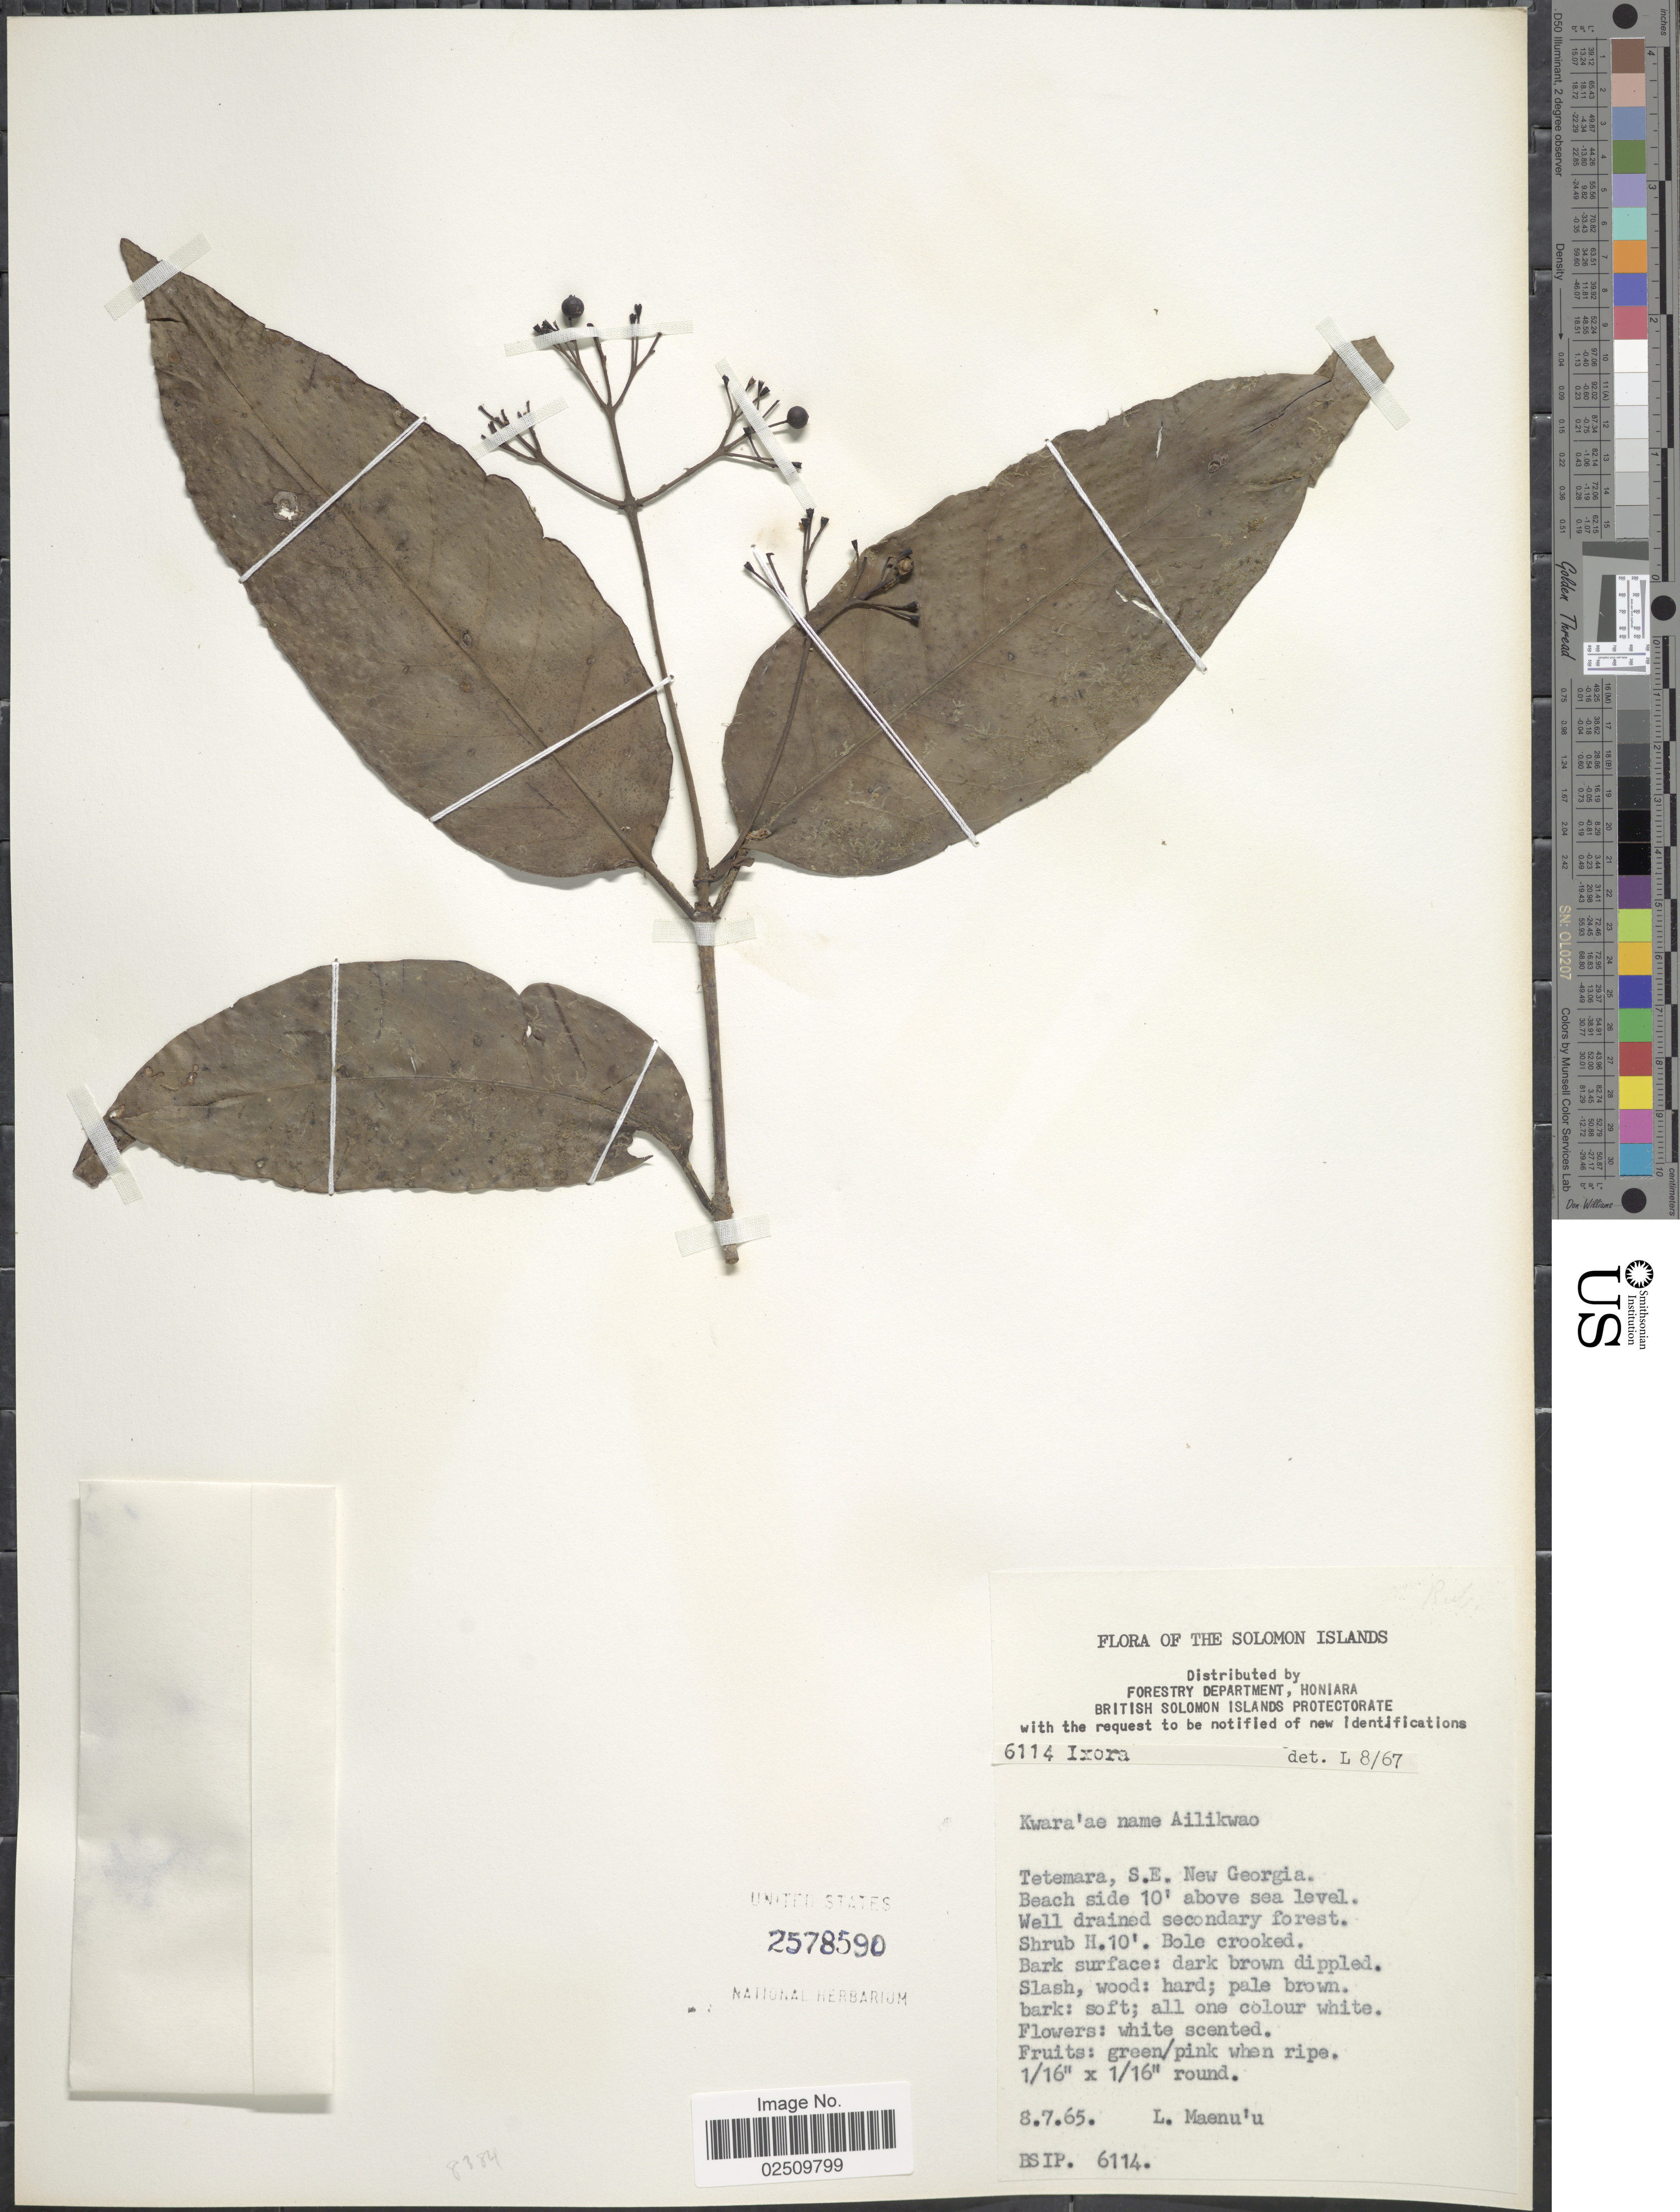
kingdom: Plantae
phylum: Tracheophyta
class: Magnoliopsida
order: Gentianales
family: Rubiaceae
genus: Ixora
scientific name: Ixora sp.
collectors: L. Maenu'u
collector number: BSIP6114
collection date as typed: Transcribed d/m/y: 8/7/65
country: Solomon Islands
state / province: Solomon Islands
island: New Georgia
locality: Tetemara, S.E. New Georgia. Bach side.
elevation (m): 3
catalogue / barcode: US 2578590